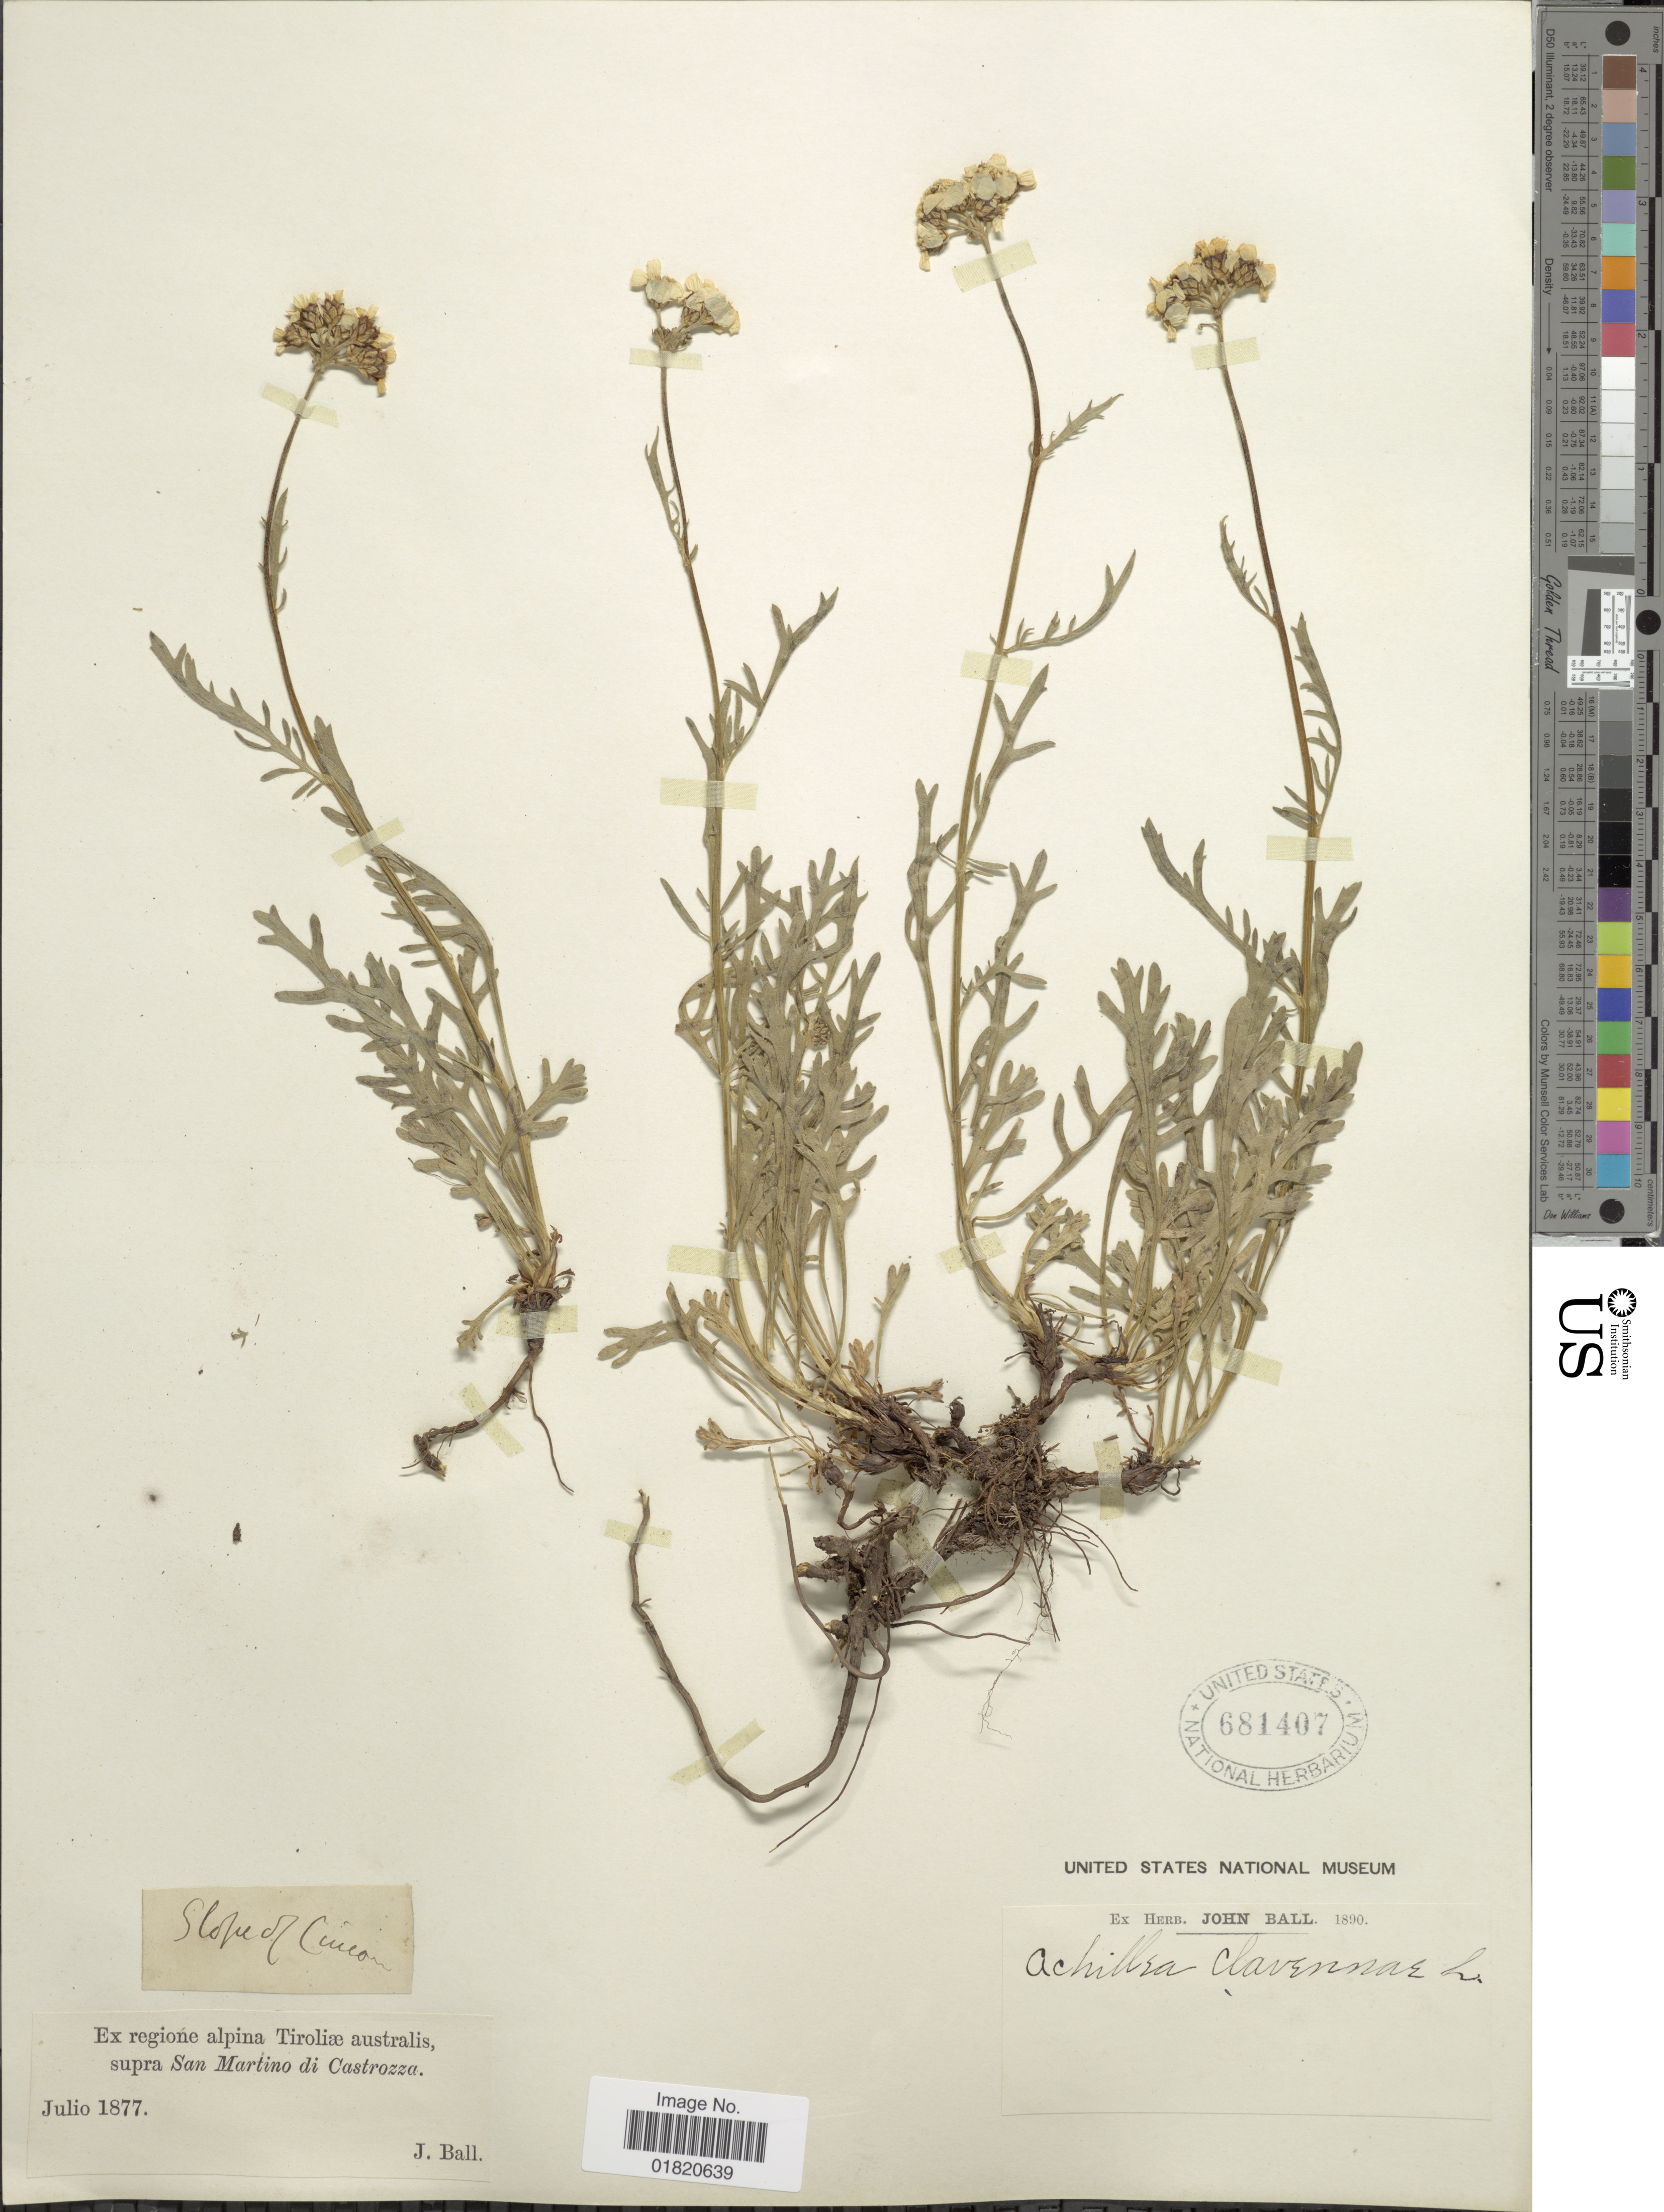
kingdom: Plantae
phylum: Tracheophyta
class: Magnoliopsida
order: Asterales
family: Asteraceae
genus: Achillea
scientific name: Achillea clavennae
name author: L.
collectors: J. Ball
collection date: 1877-07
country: Italy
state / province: Trentino-Alto Adige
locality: Ex regione alpina Tiroliae australis, supra San Martino di Castrozza. Slope of Cimon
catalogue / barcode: US 681407